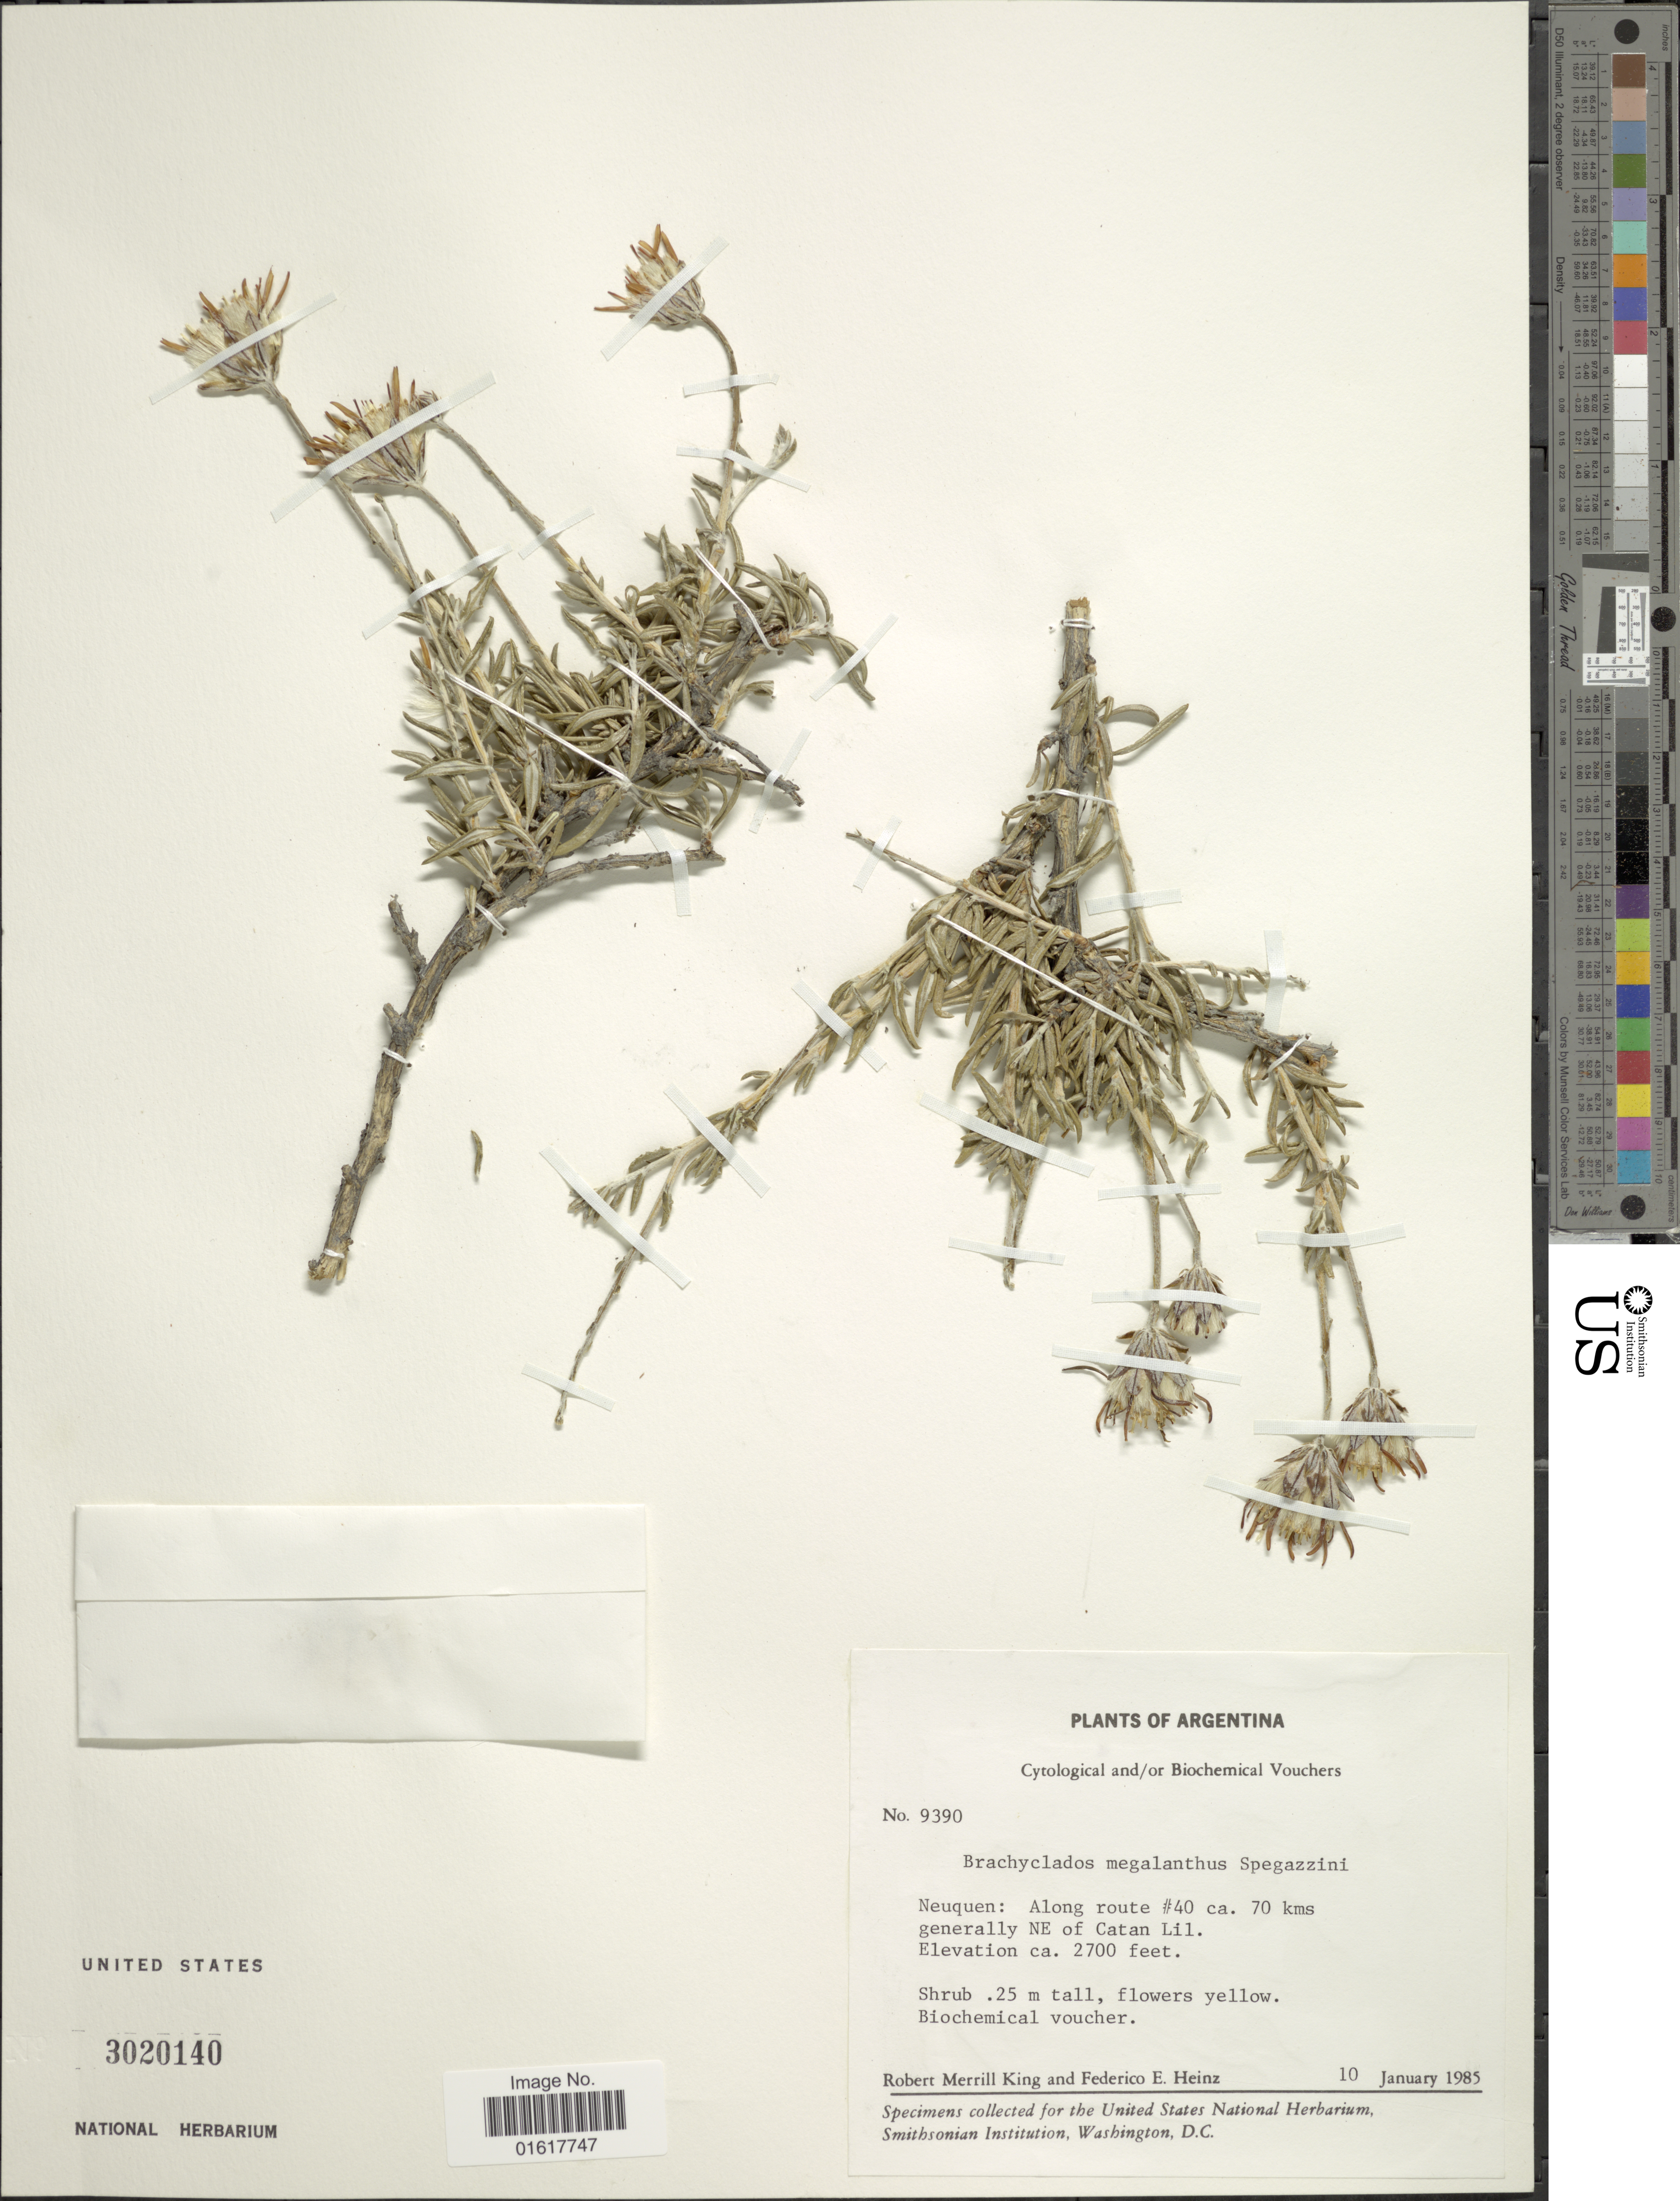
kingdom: Plantae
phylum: Tracheophyta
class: Magnoliopsida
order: Asterales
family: Asteraceae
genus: Brachyclados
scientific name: Brachyclados megalanthus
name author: Speg.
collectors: R. M. King & F. Heinz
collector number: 9390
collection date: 1985-01-10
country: Argentina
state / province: Neuquen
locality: Along route #40 ca. 70 kms generally NE of Catan Lil.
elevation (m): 823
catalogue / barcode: US 3020140